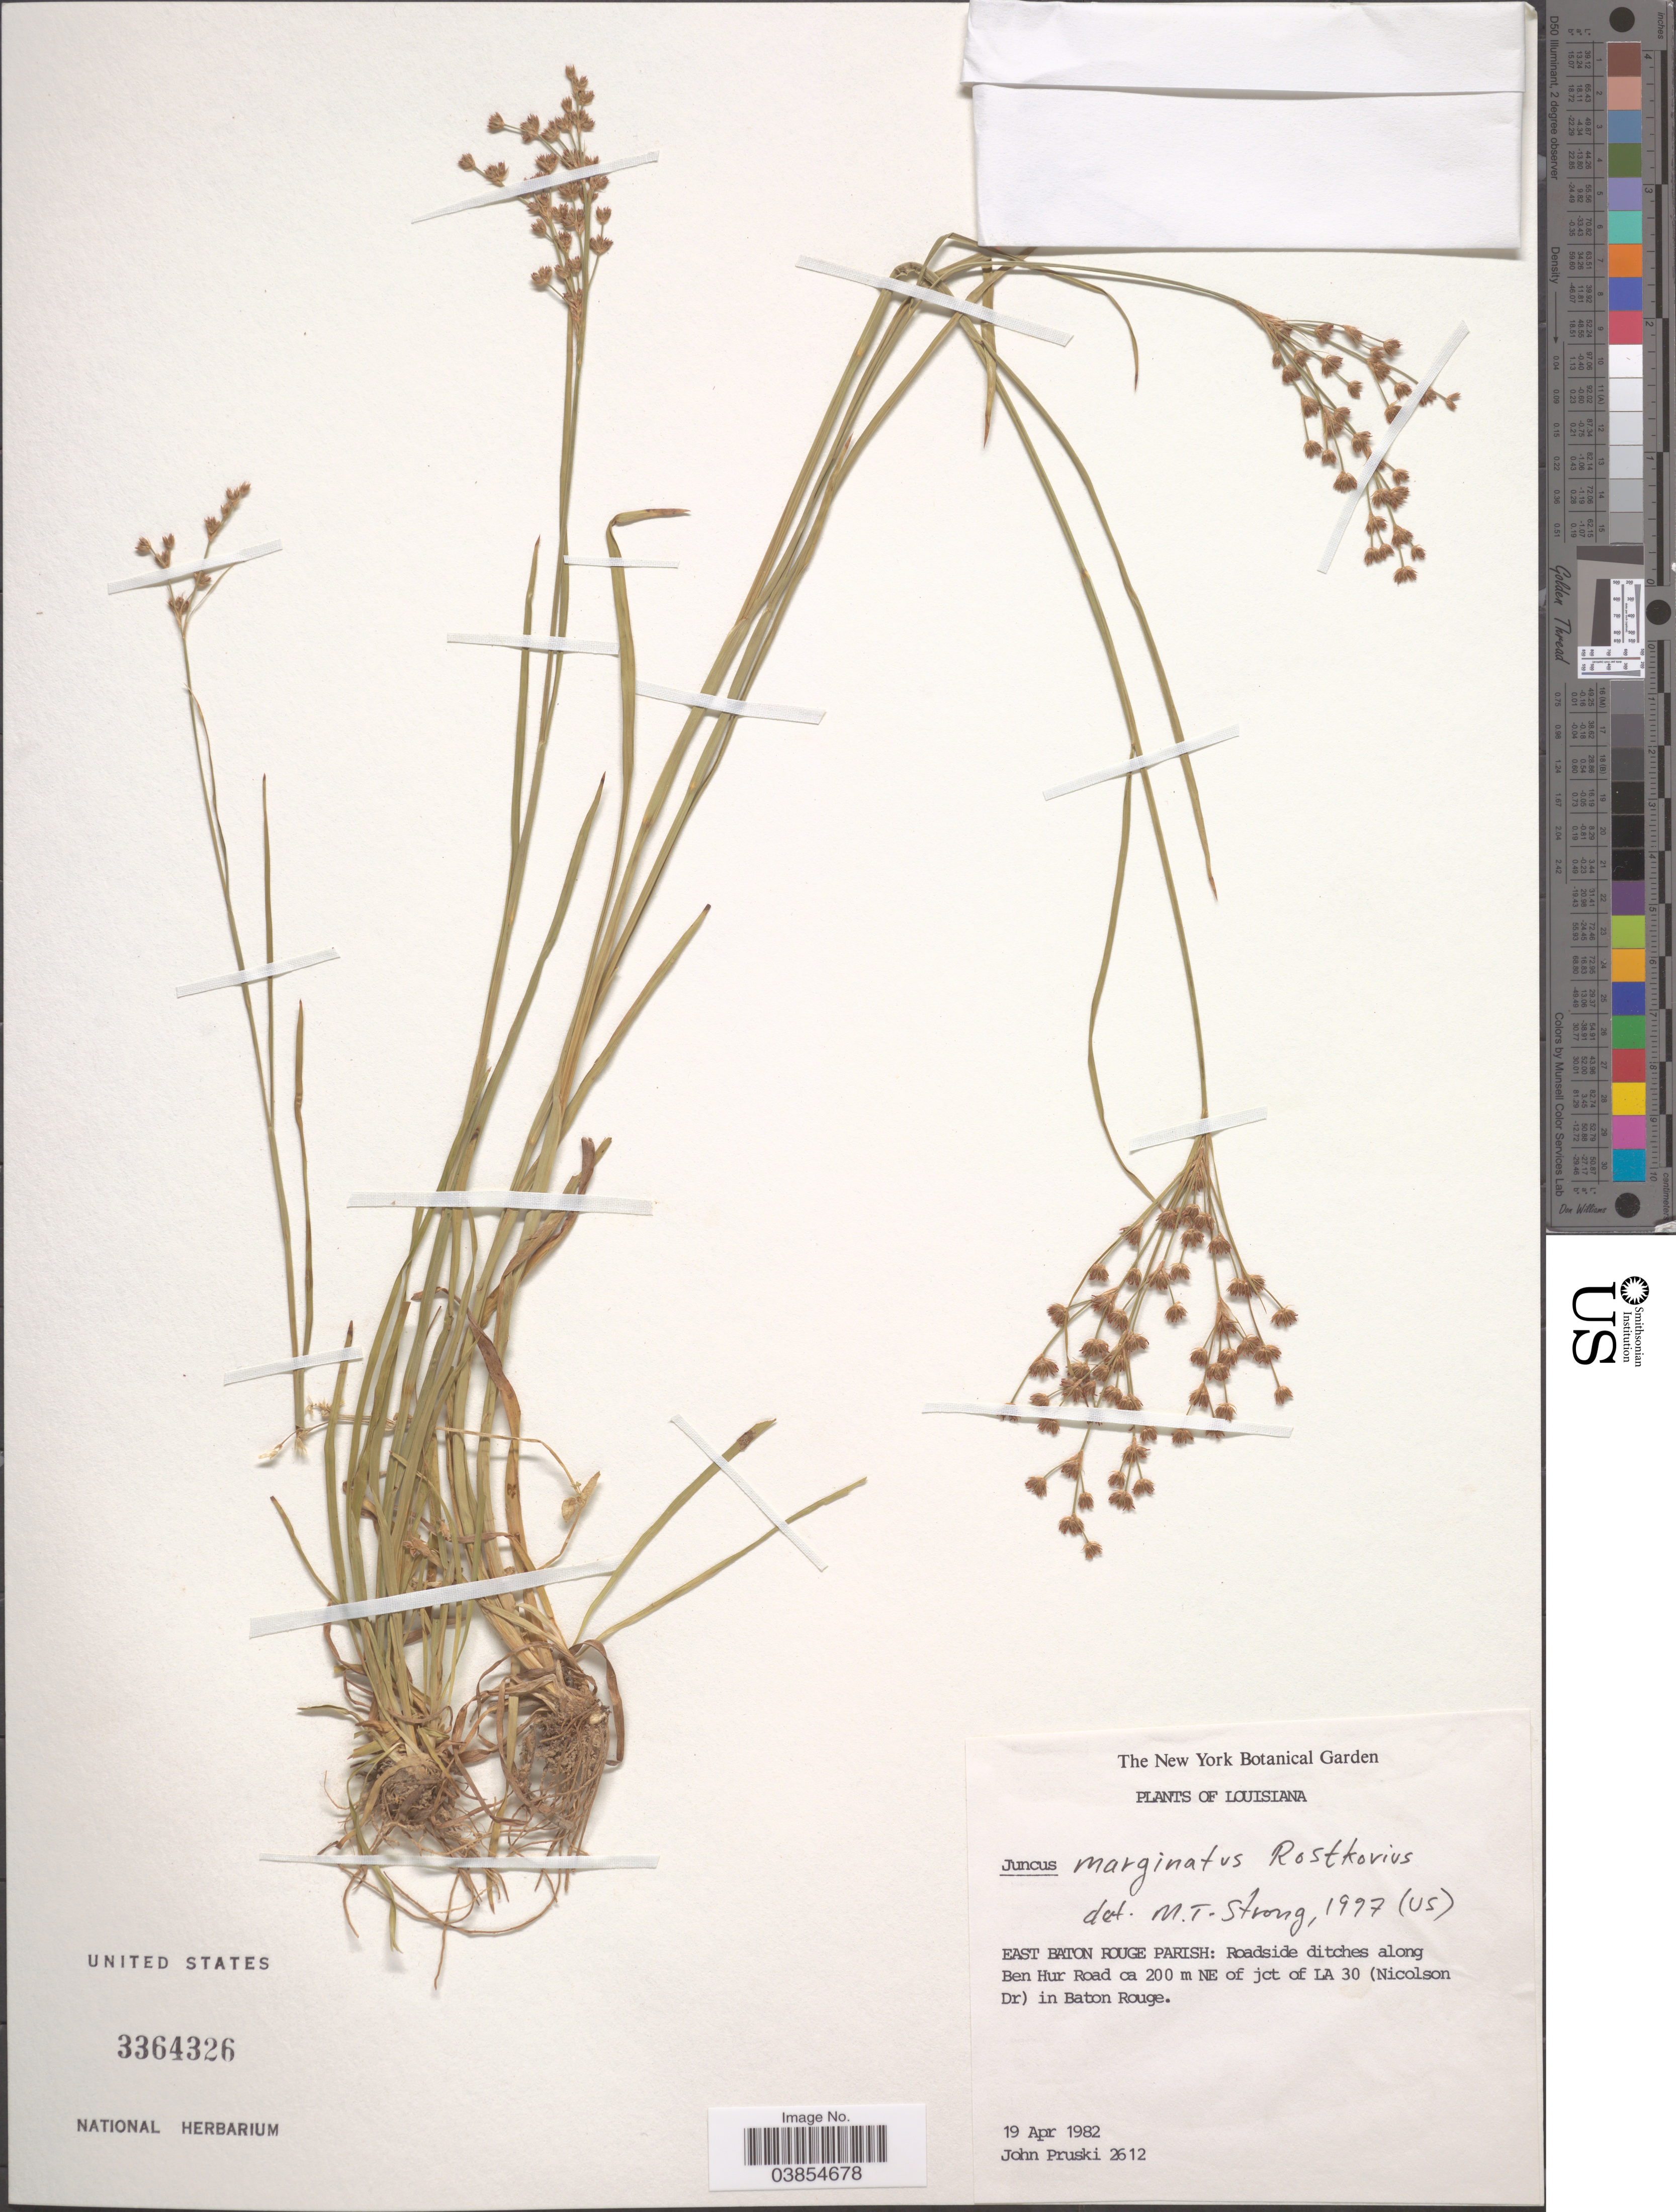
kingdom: Plantae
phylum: Tracheophyta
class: Liliopsida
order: Poales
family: Juncaceae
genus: Juncus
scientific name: Juncus marginatus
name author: Rostk.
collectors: J. F. Pruski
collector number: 2612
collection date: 1982-04-19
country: United States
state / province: Louisiana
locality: East Baton Rouge Parish: Roadside ditches along Ben Hur Road ca 200 m NE of jct LA 30 (Nicolson Dr) in Baton Rouge.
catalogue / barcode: US 3364326